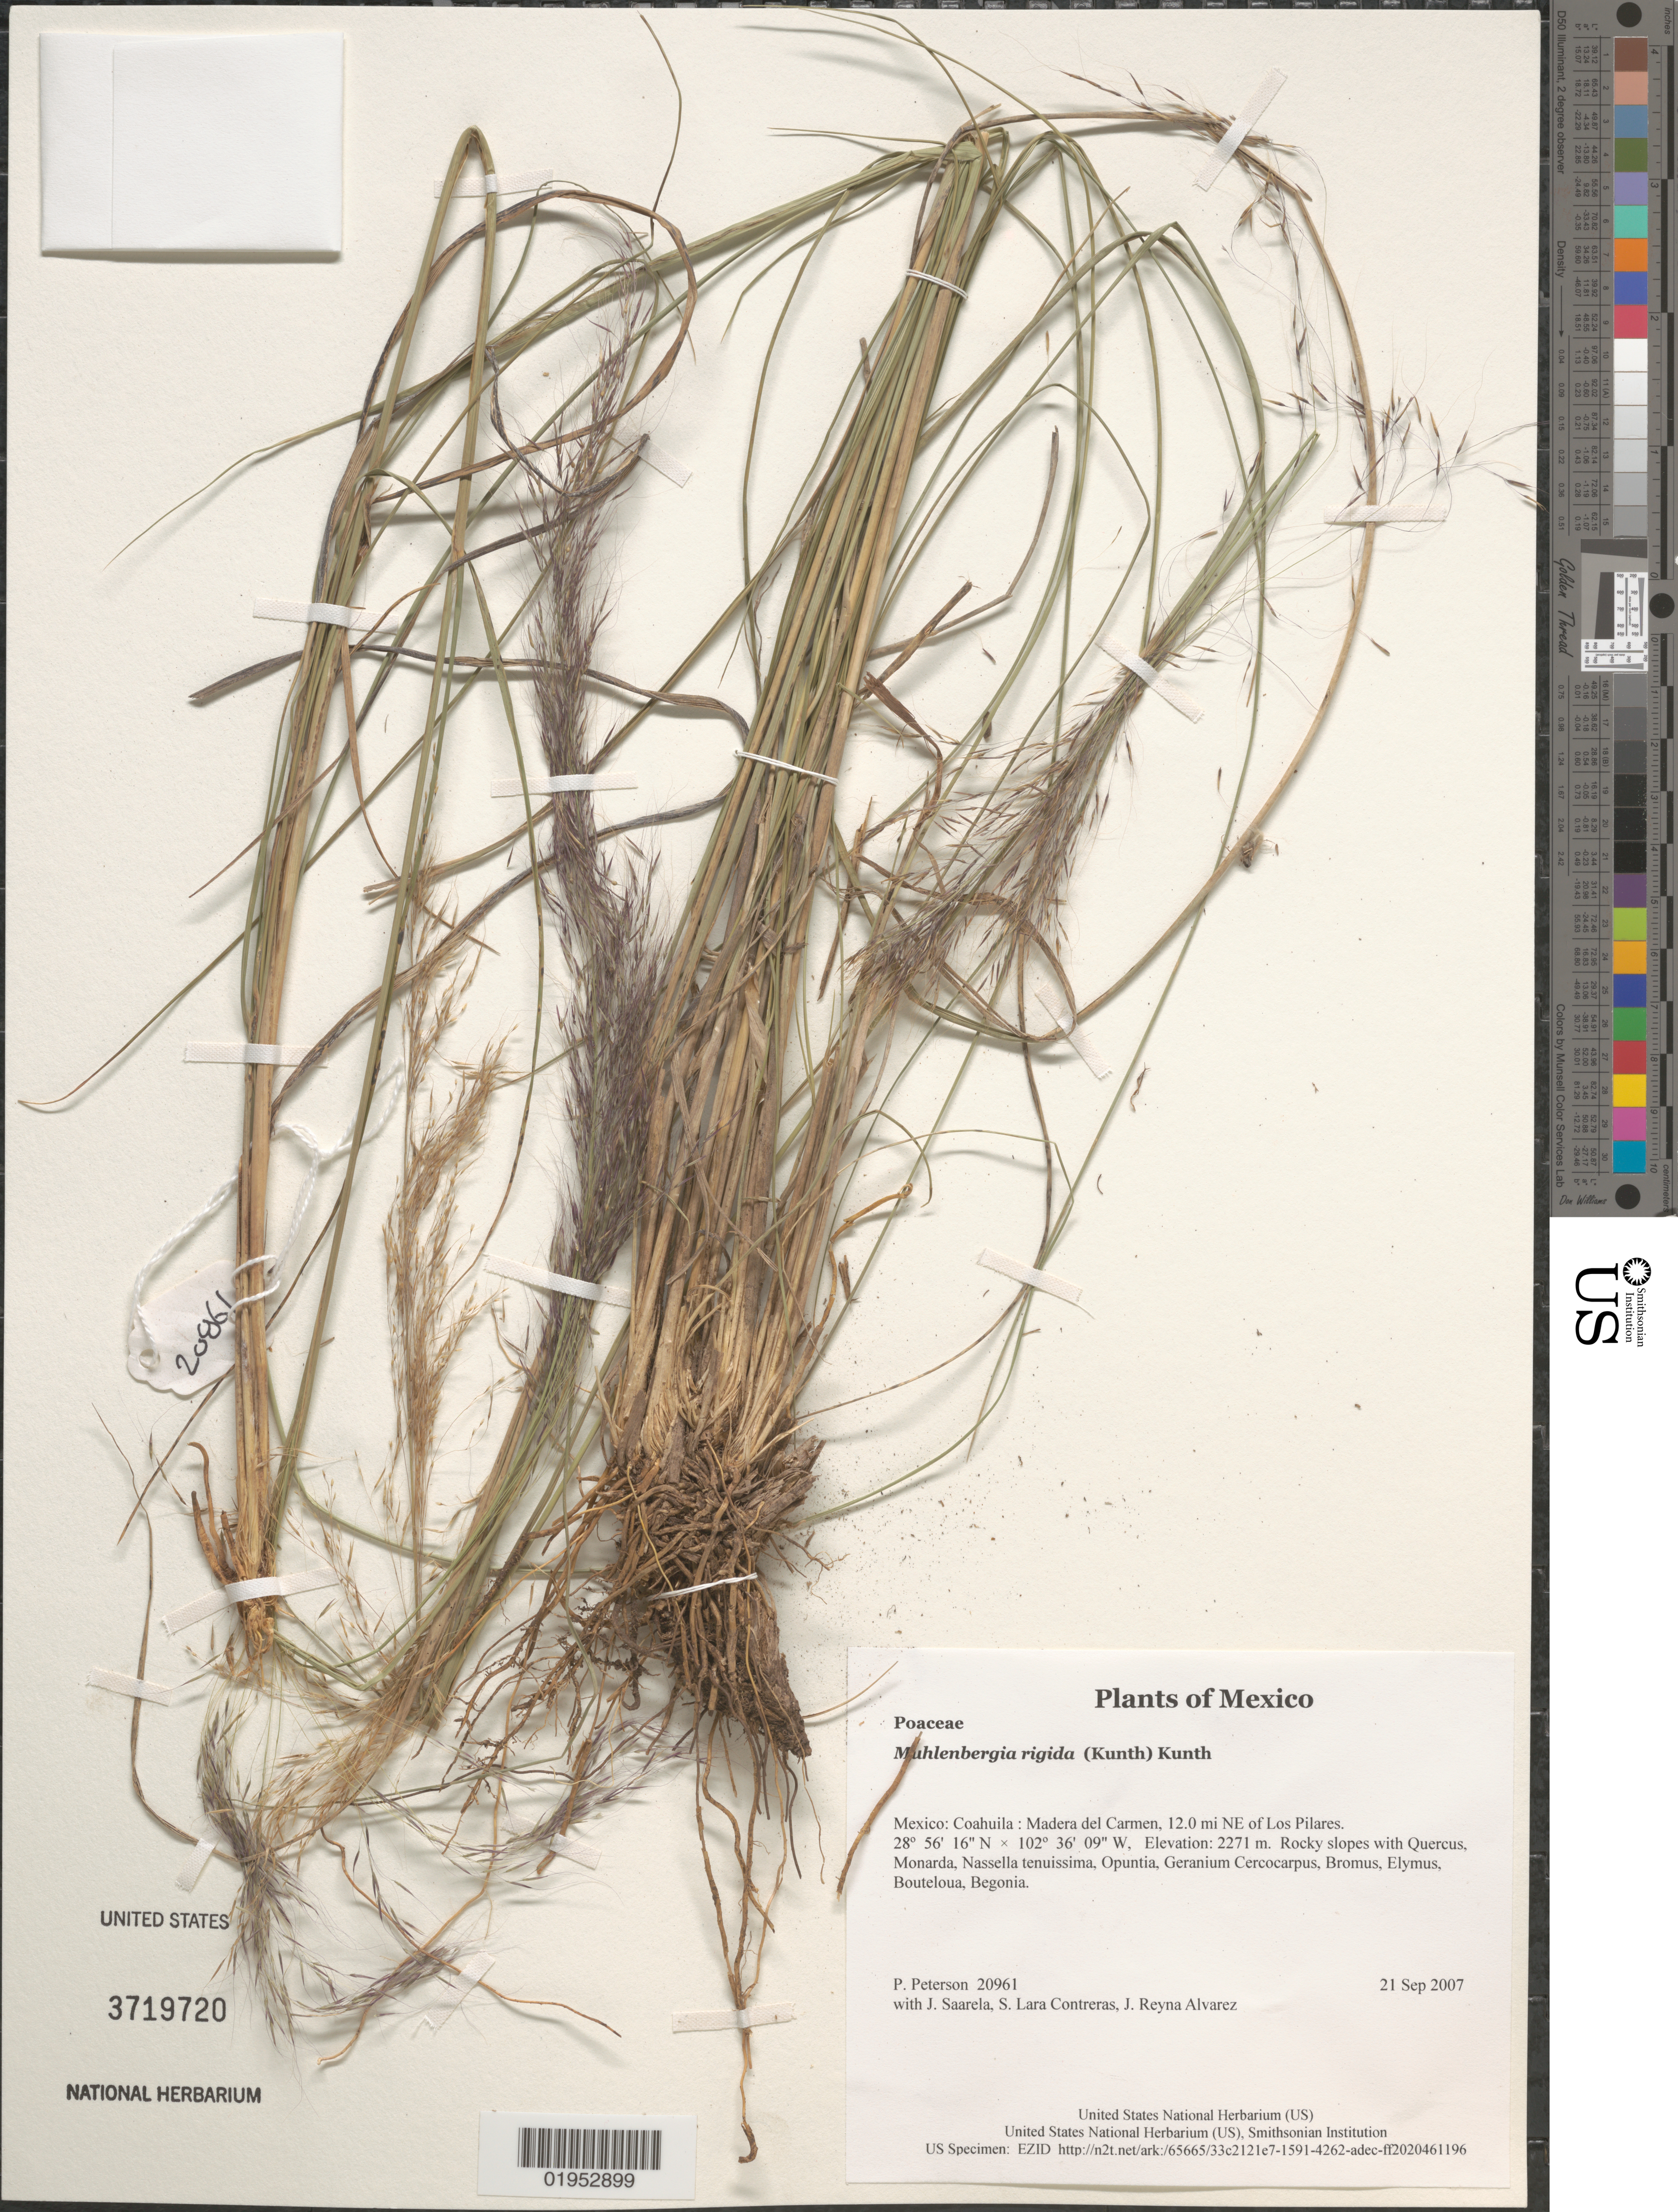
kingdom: Plantae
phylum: Tracheophyta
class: Liliopsida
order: Poales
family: Poaceae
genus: Muhlenbergia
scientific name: Muhlenbergia rigida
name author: (Kunth) Kunth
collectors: P. M. Peterson, J. Saarela, S. Lara Contreras & J. Reyna Alvarez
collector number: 20961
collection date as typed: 21 Sep 2007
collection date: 2007-09-21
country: Mexico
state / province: Coahuila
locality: Madera del Carmen, 12.0 mi NE of Los Pilares.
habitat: Rocky slopes with Quercus, Monarda, Nassella tenuissima, Opuntia, Geranium Cercocarpus, Bromus, Elymus, Bouteloua, Begonia.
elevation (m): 2271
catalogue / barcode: US 3719720